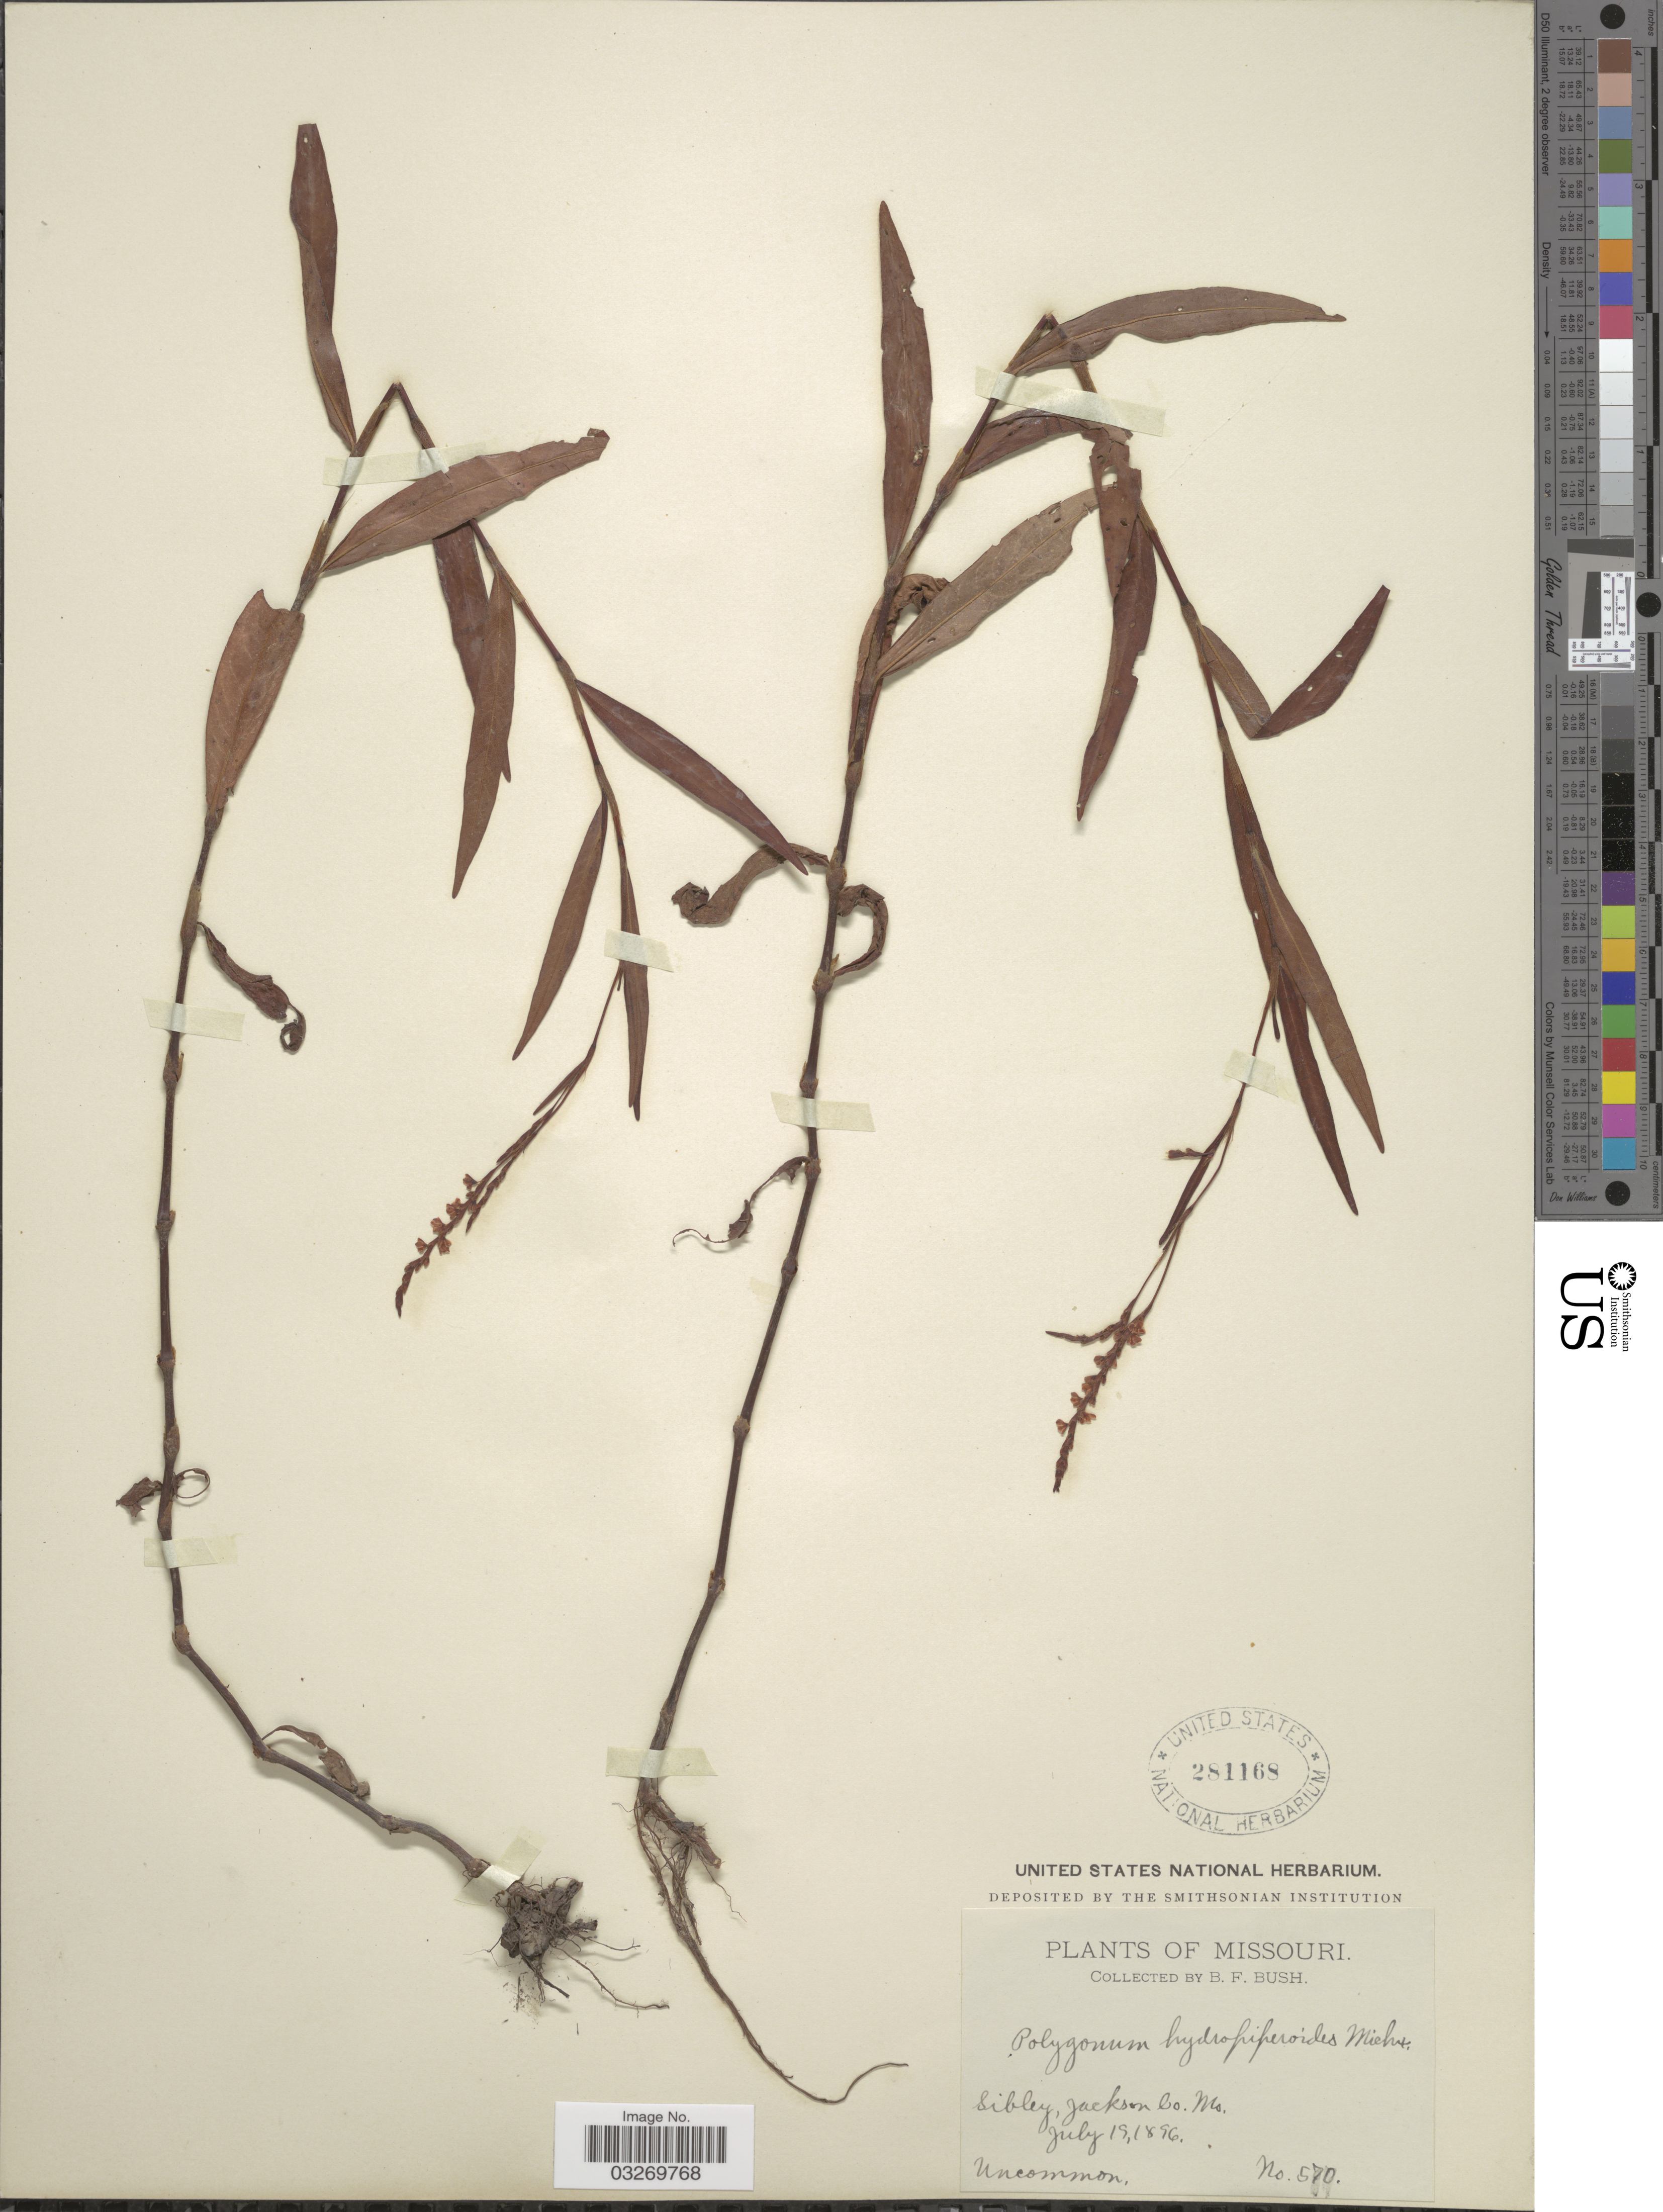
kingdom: Plantae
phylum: Tracheophyta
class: Magnoliopsida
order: Caryophyllales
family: Polygonaceae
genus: Persicaria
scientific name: Persicaria hydropiperoides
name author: (Michx.) Small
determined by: Atha, D. E.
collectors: B. F. Bush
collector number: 570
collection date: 1896-07-19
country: United States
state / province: Missouri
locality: Sibley, Jackson Co.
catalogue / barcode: US 281168